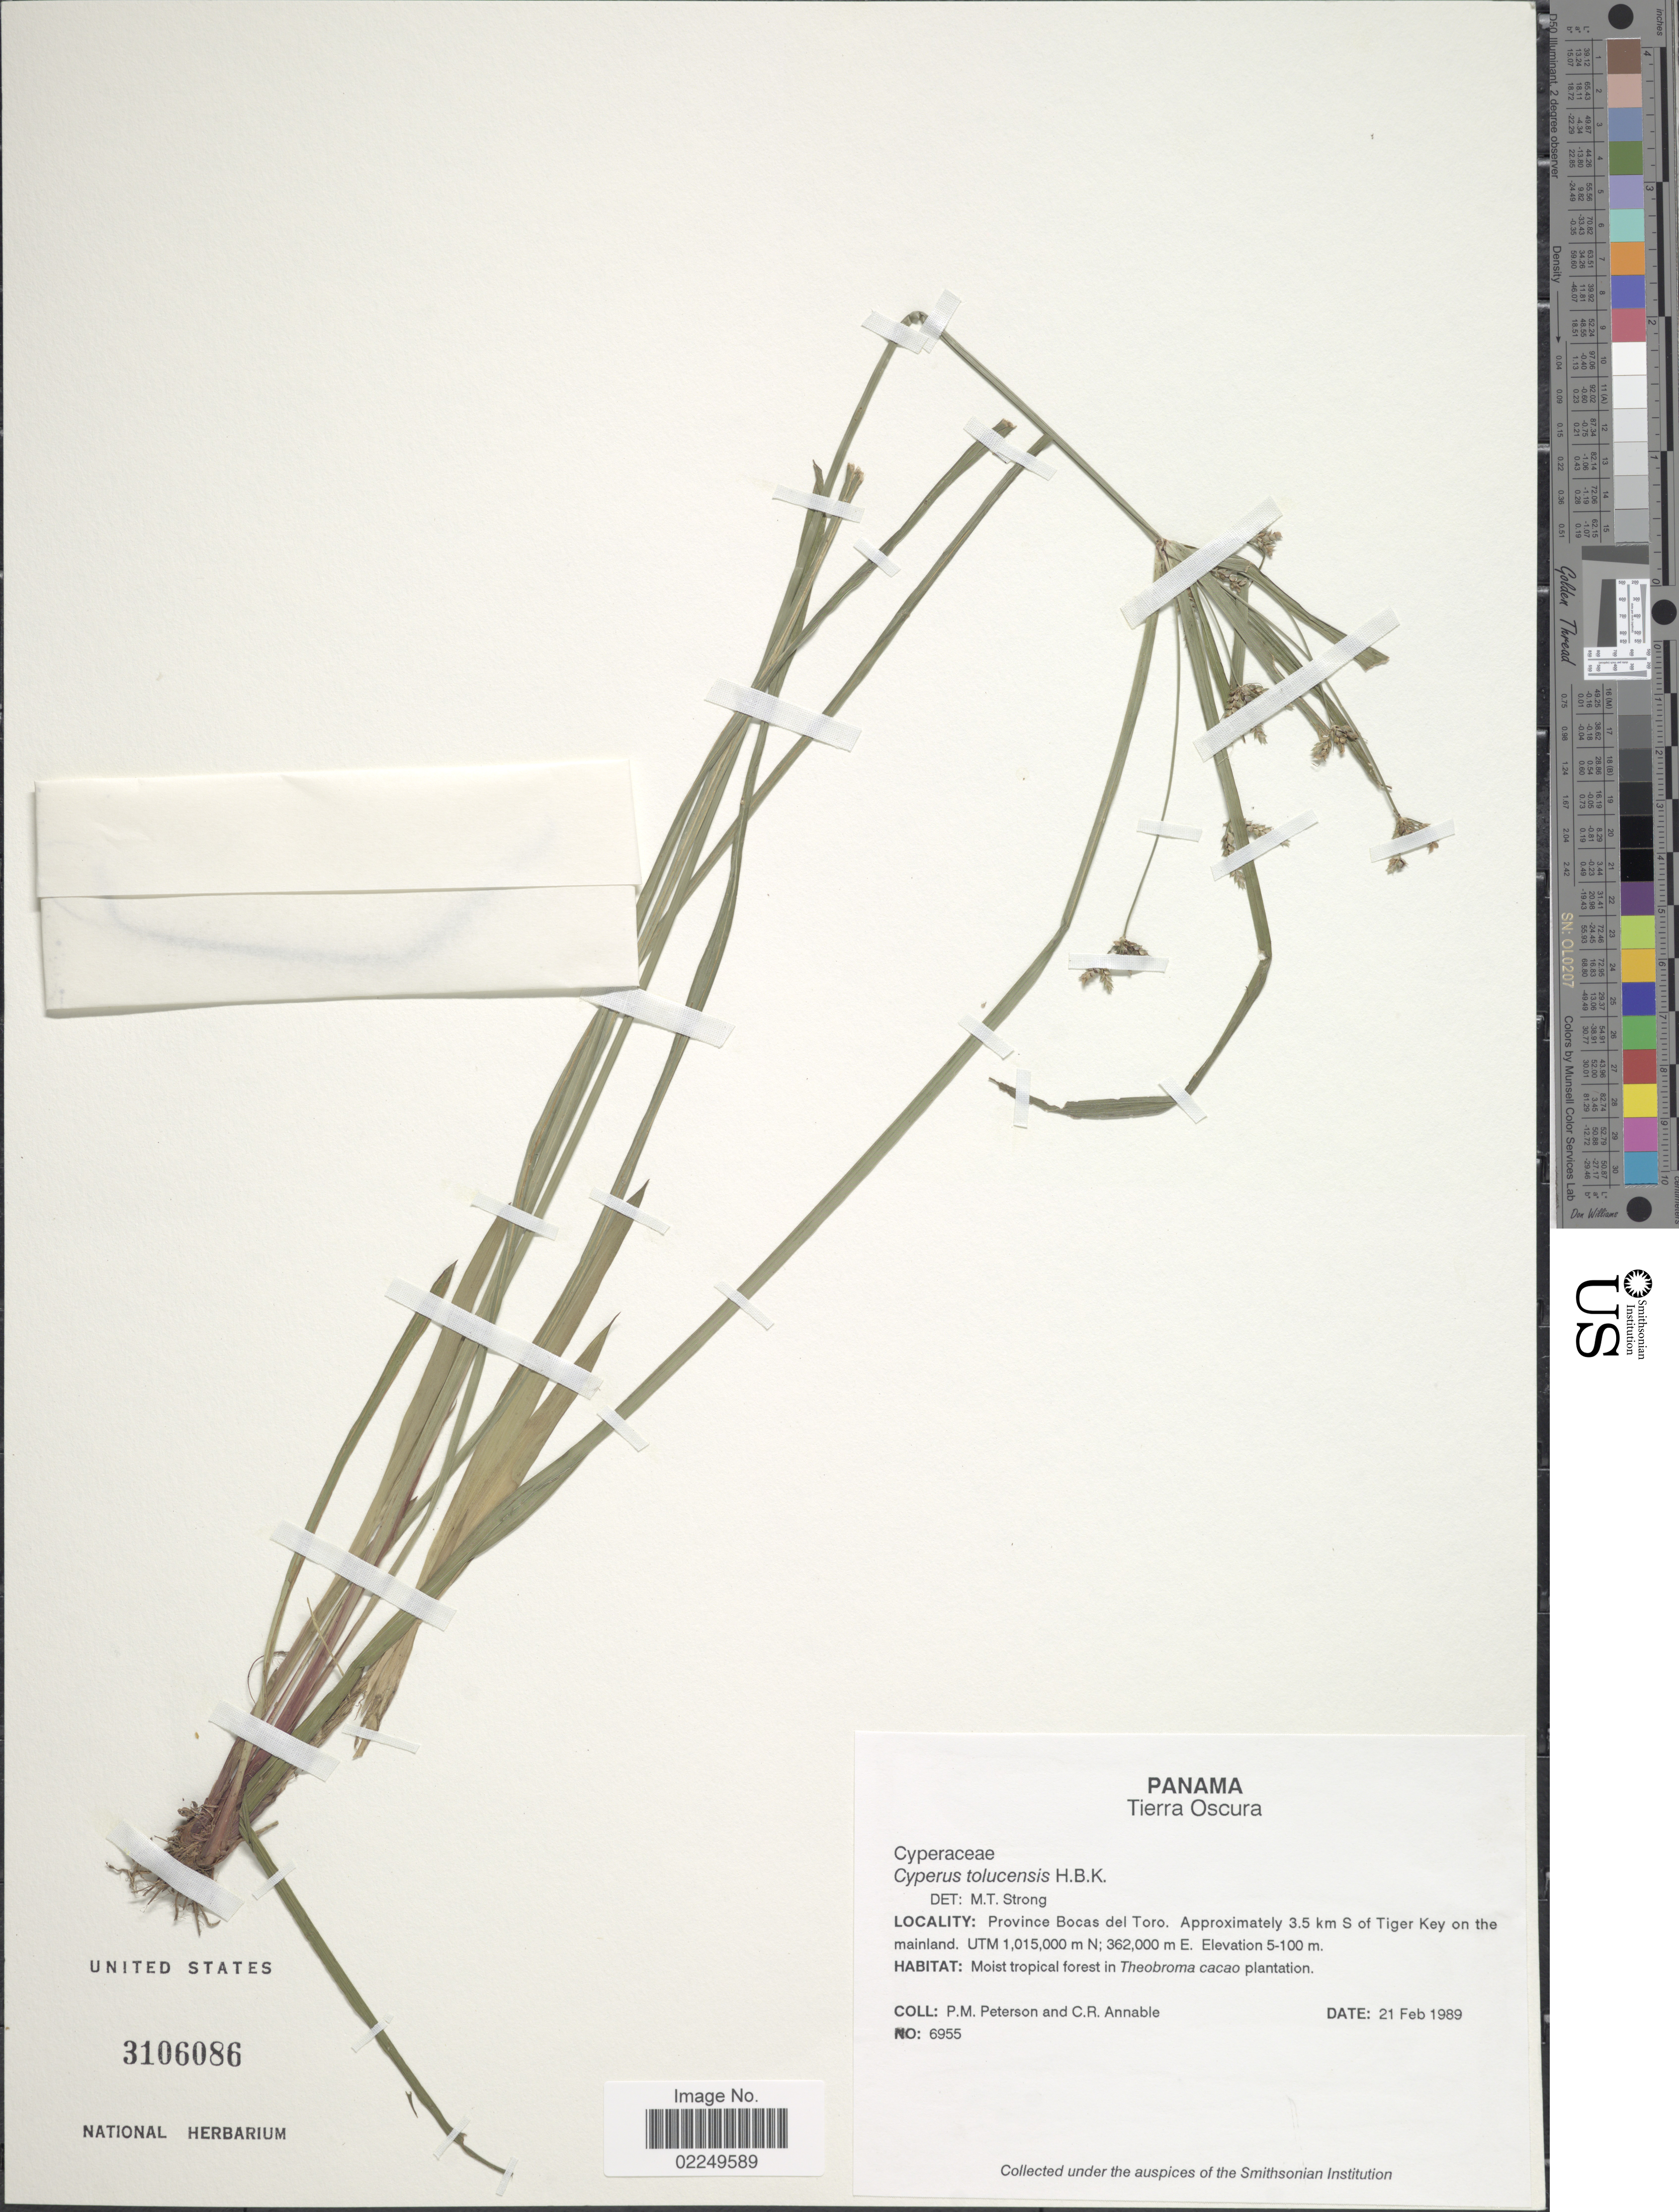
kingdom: Plantae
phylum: Tracheophyta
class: Liliopsida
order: Poales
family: Cyperaceae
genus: Cyperus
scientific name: Cyperus laxus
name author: Lam.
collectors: P. M. Peterson & C. R. Annable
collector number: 6955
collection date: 1989-02-21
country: Panama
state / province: Bocas del Toro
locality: Tierra Oscura, Province Bocas del Toro, Approximately 3.5 km S of Tiger Key on the mainland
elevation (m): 5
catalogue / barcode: US 3106086